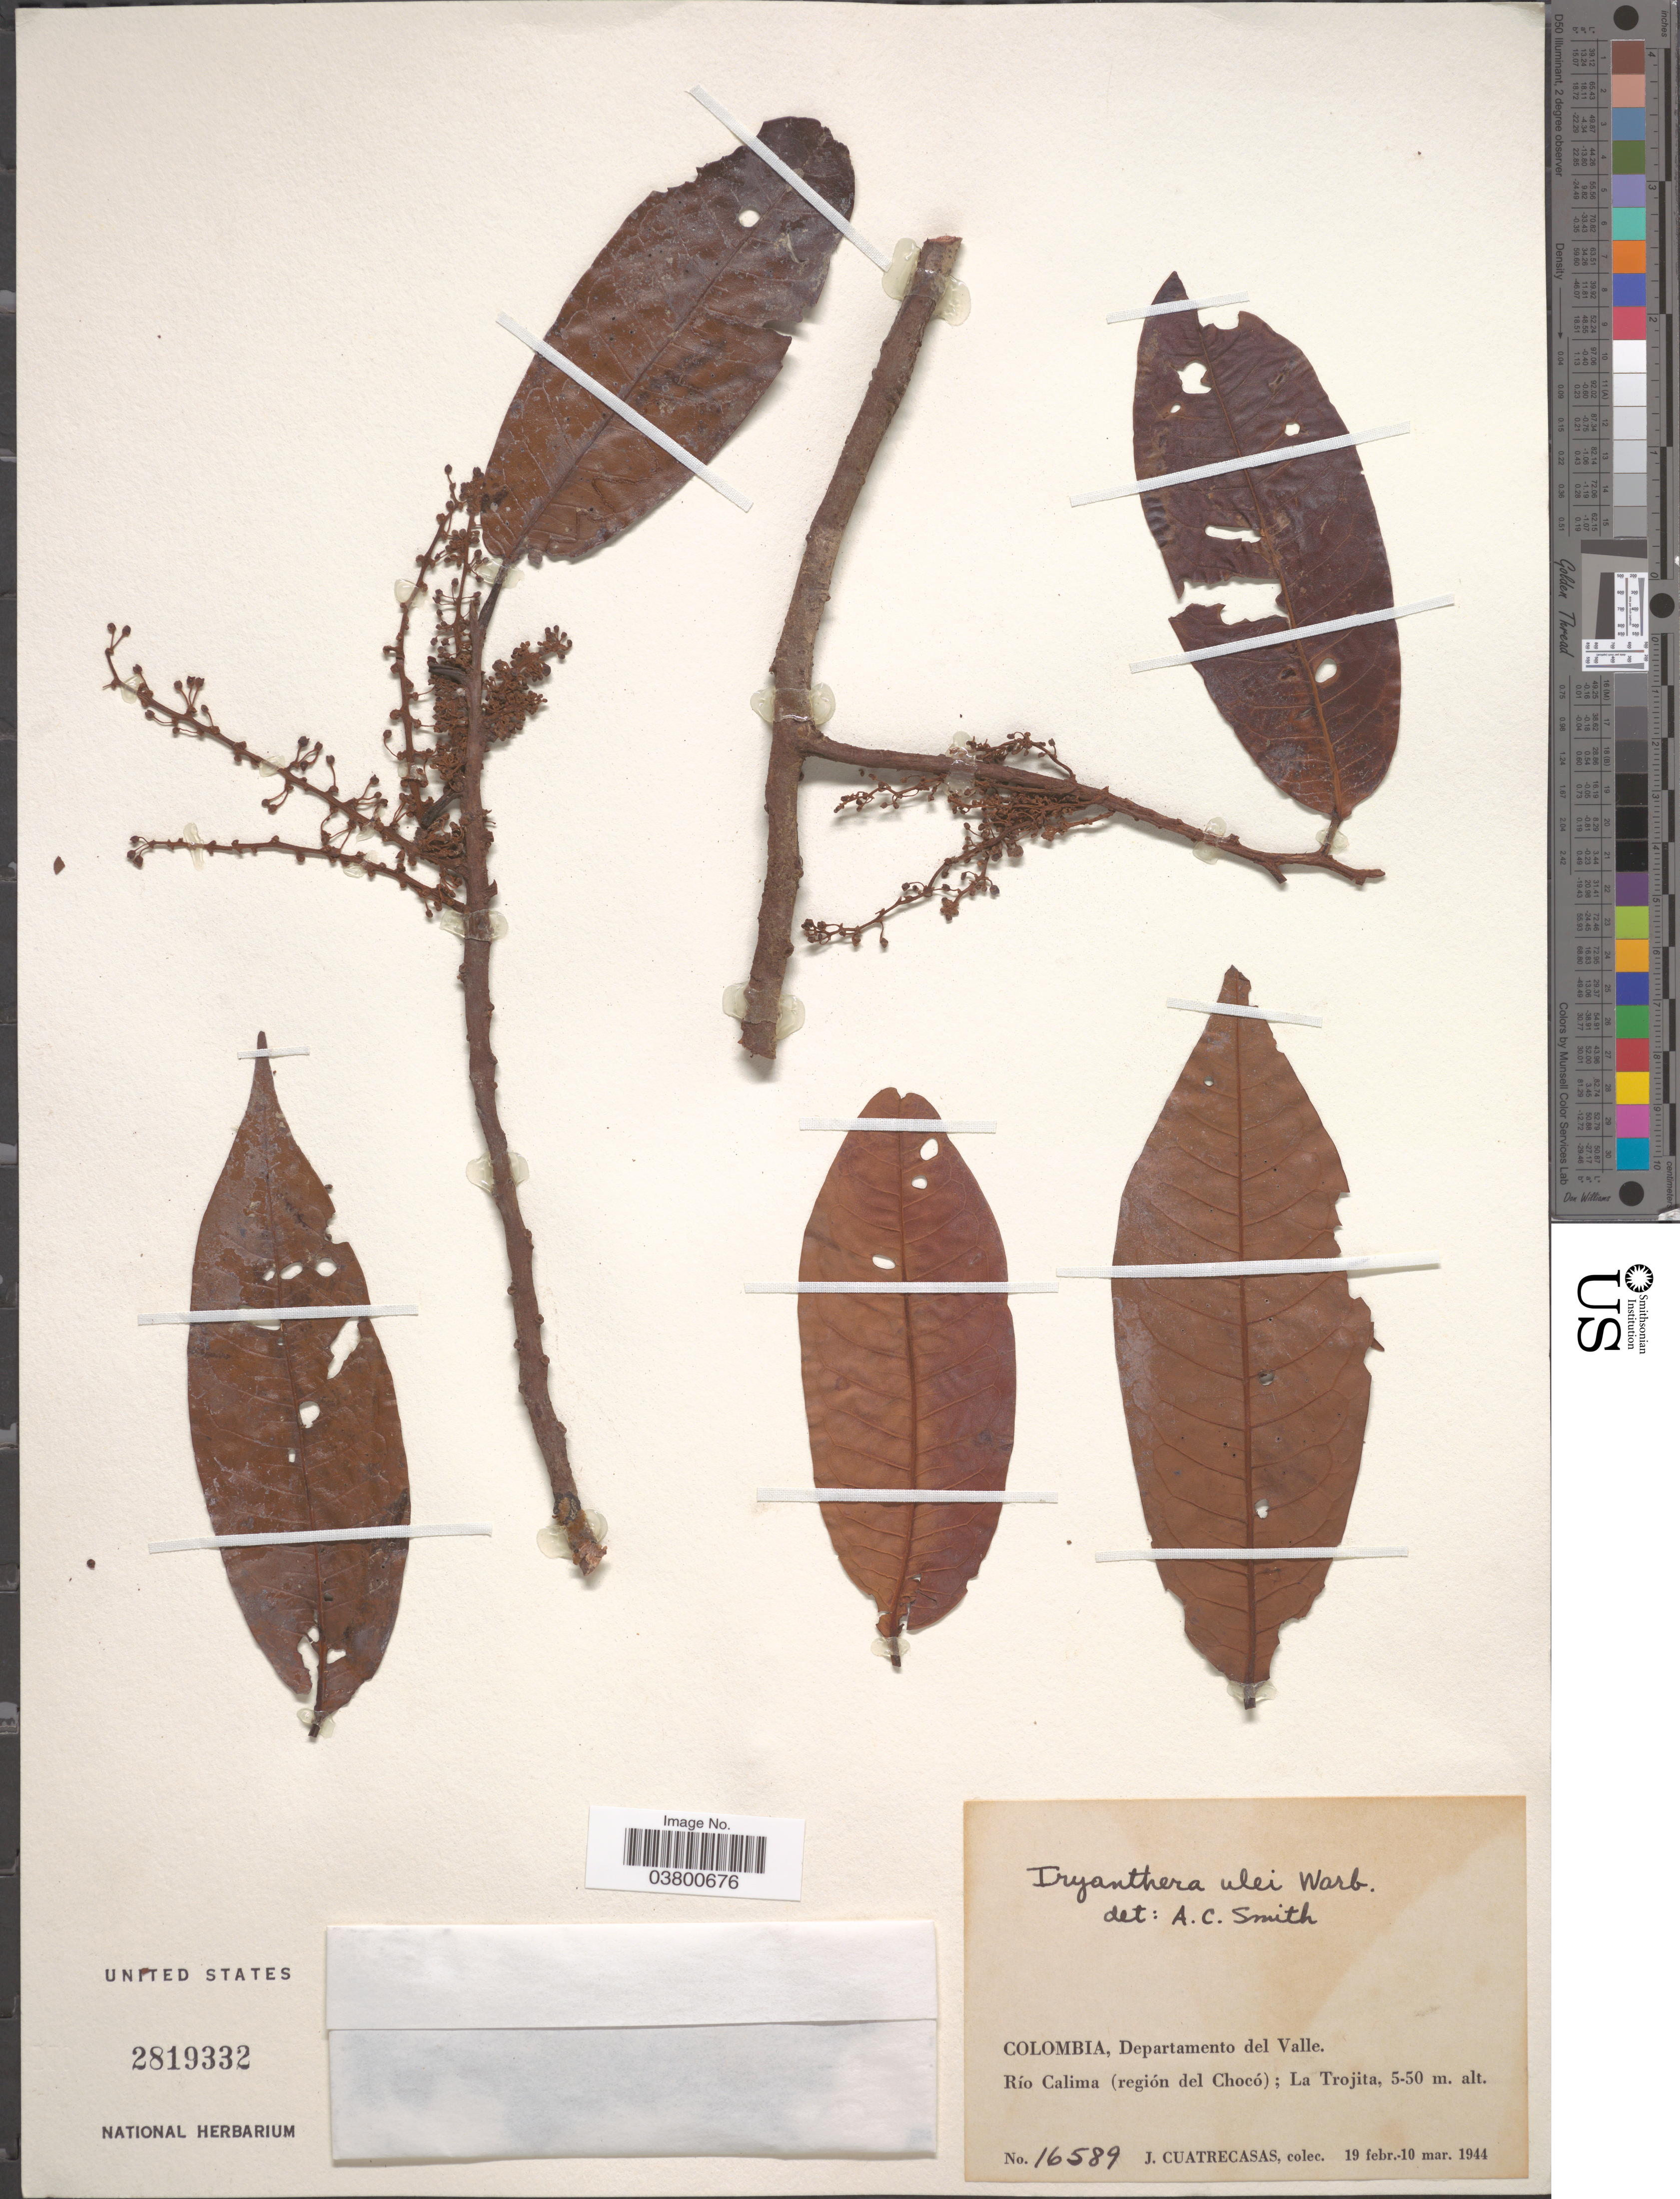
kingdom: Plantae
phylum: Tracheophyta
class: Magnoliopsida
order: Magnoliales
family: Myristicaceae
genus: Iryanthera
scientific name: Iryanthera ulei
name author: Warb.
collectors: J. Cuatrecasas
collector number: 16589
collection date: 1944-02-19/1944-03-10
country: Colombia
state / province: Valle del Cauca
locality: Departamento del Valle. Río Calima (región del Chocó); La Trojita.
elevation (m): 5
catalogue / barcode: US 2819332